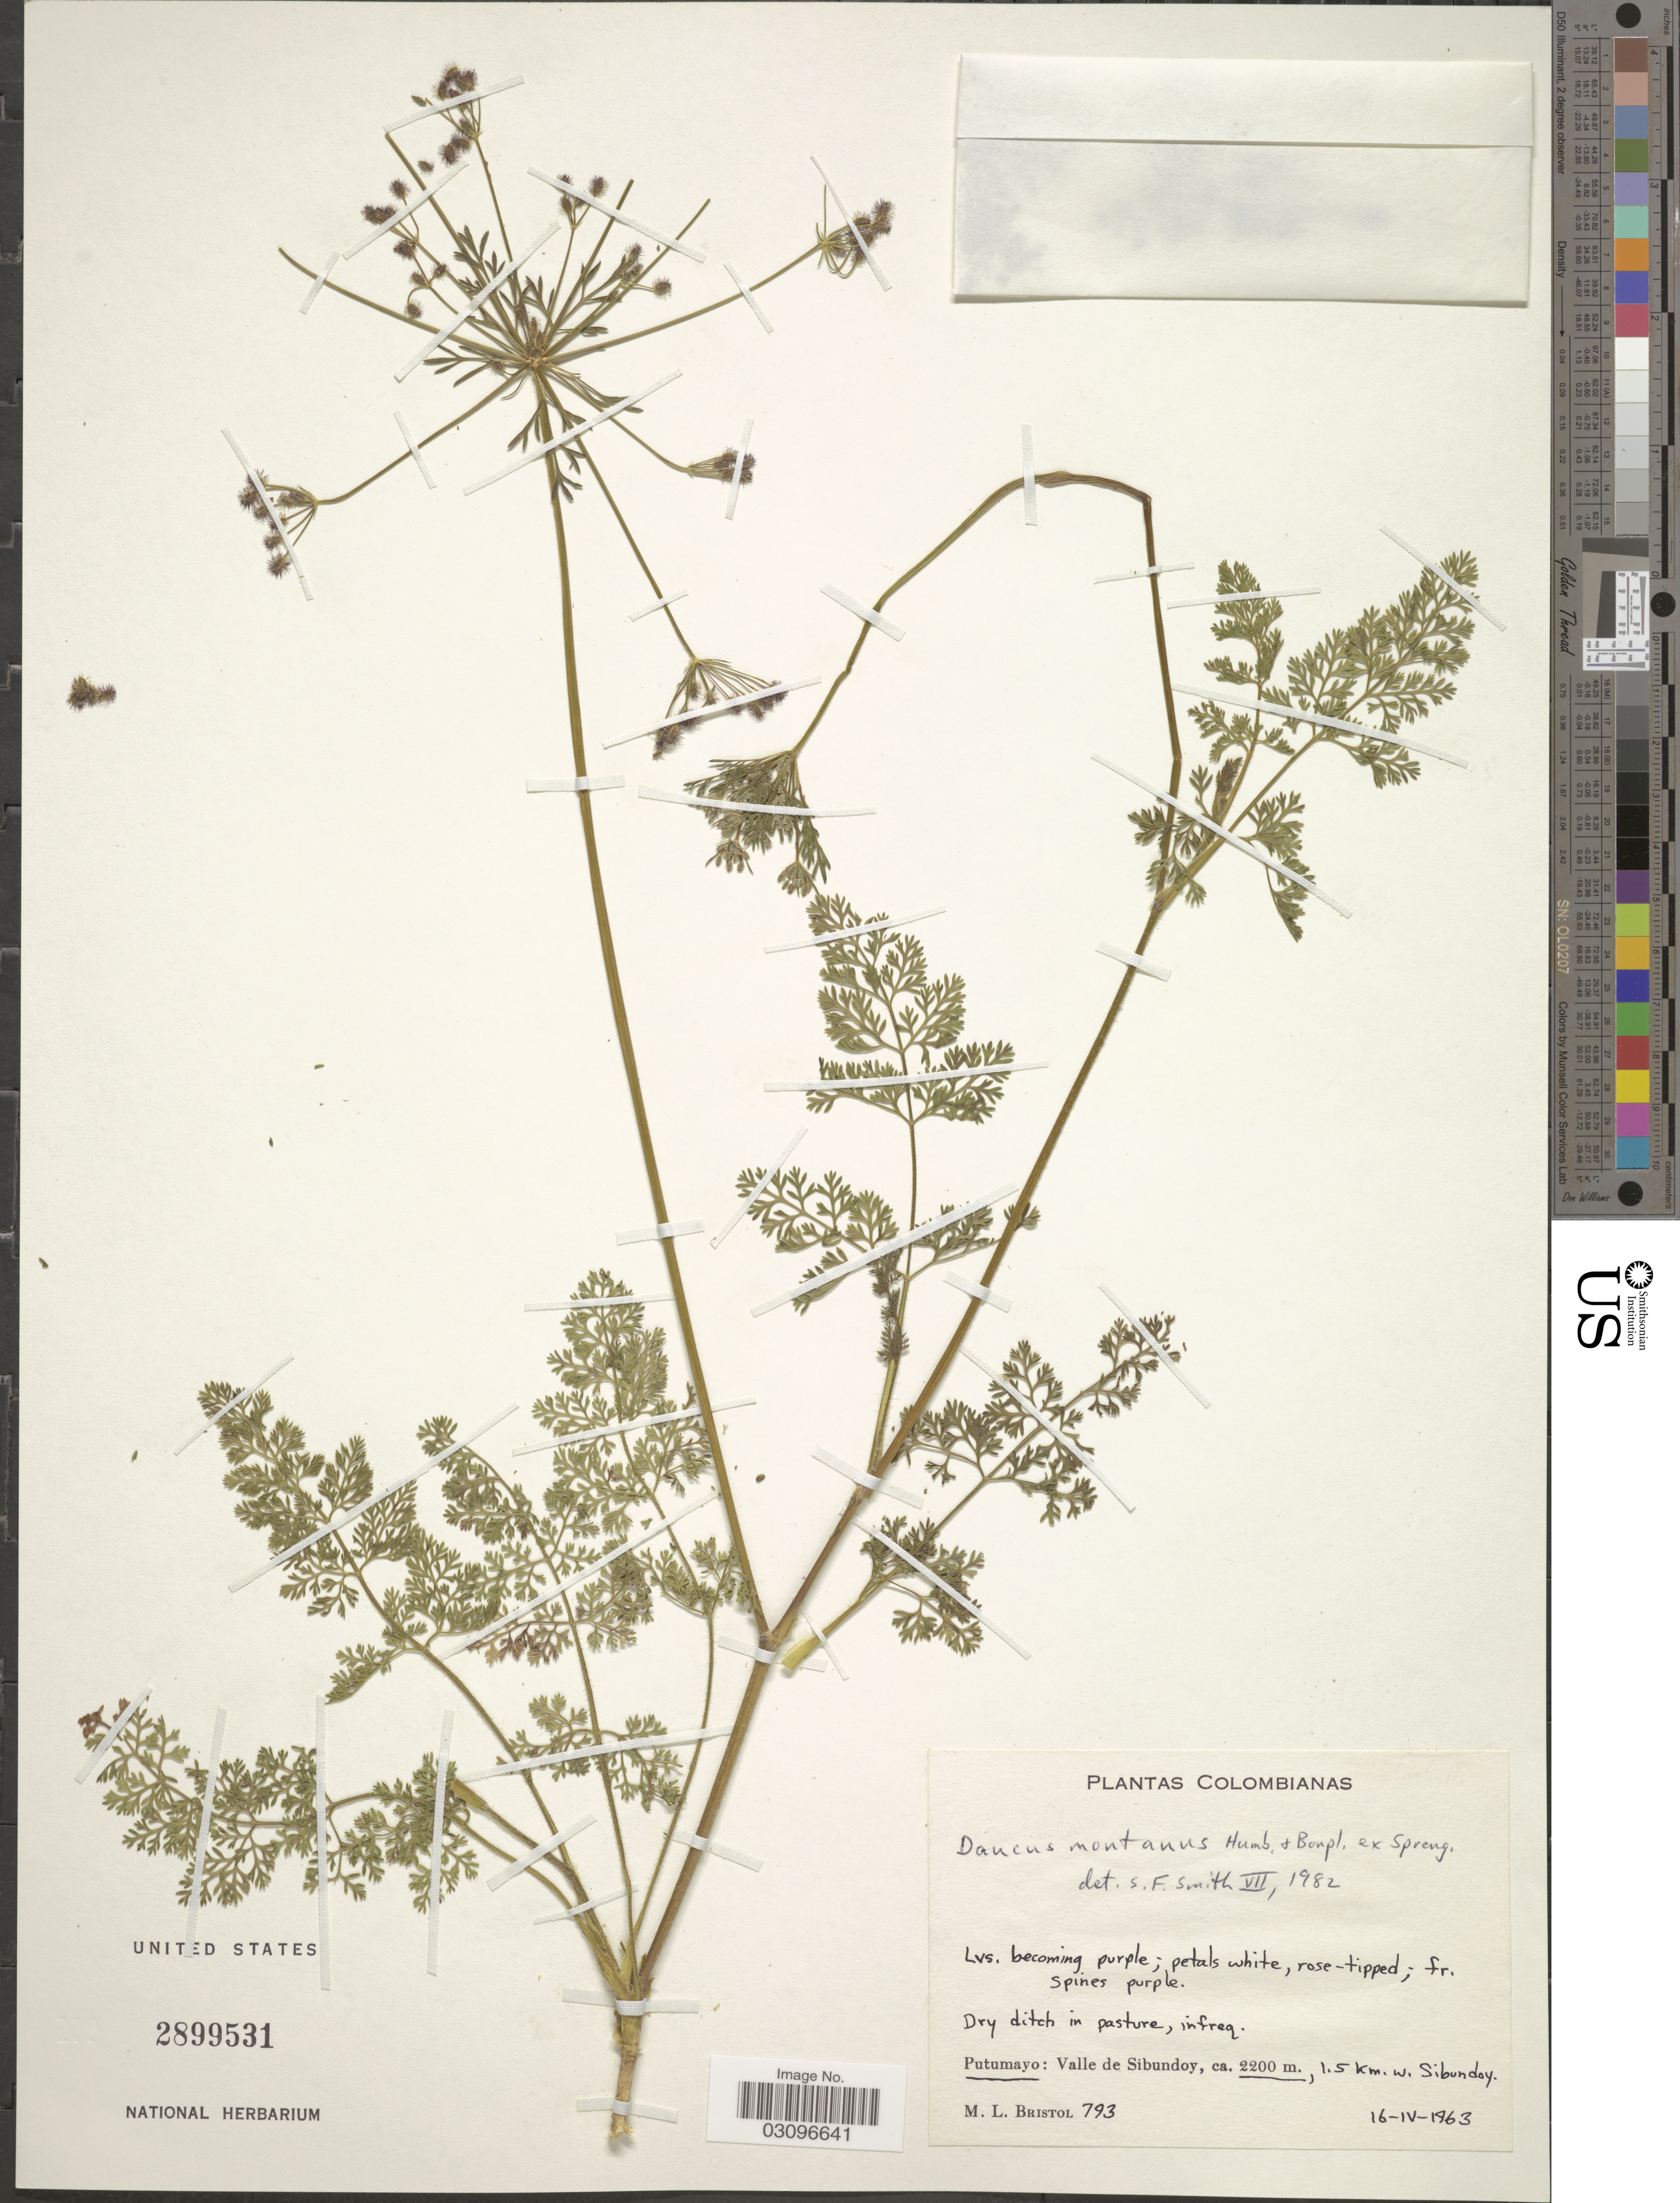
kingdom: Plantae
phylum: Tracheophyta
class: Magnoliopsida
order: Apiales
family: Apiaceae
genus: Daucus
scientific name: Daucus montanus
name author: Humb. & Bonpl. ex Spreng.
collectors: M. L. Bristol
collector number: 793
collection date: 1963-04-16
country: Colombia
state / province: Putumayo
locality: Valle de Sibundoy, 1.5 km. w. of Sibundoy.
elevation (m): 2200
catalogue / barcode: US 2899531